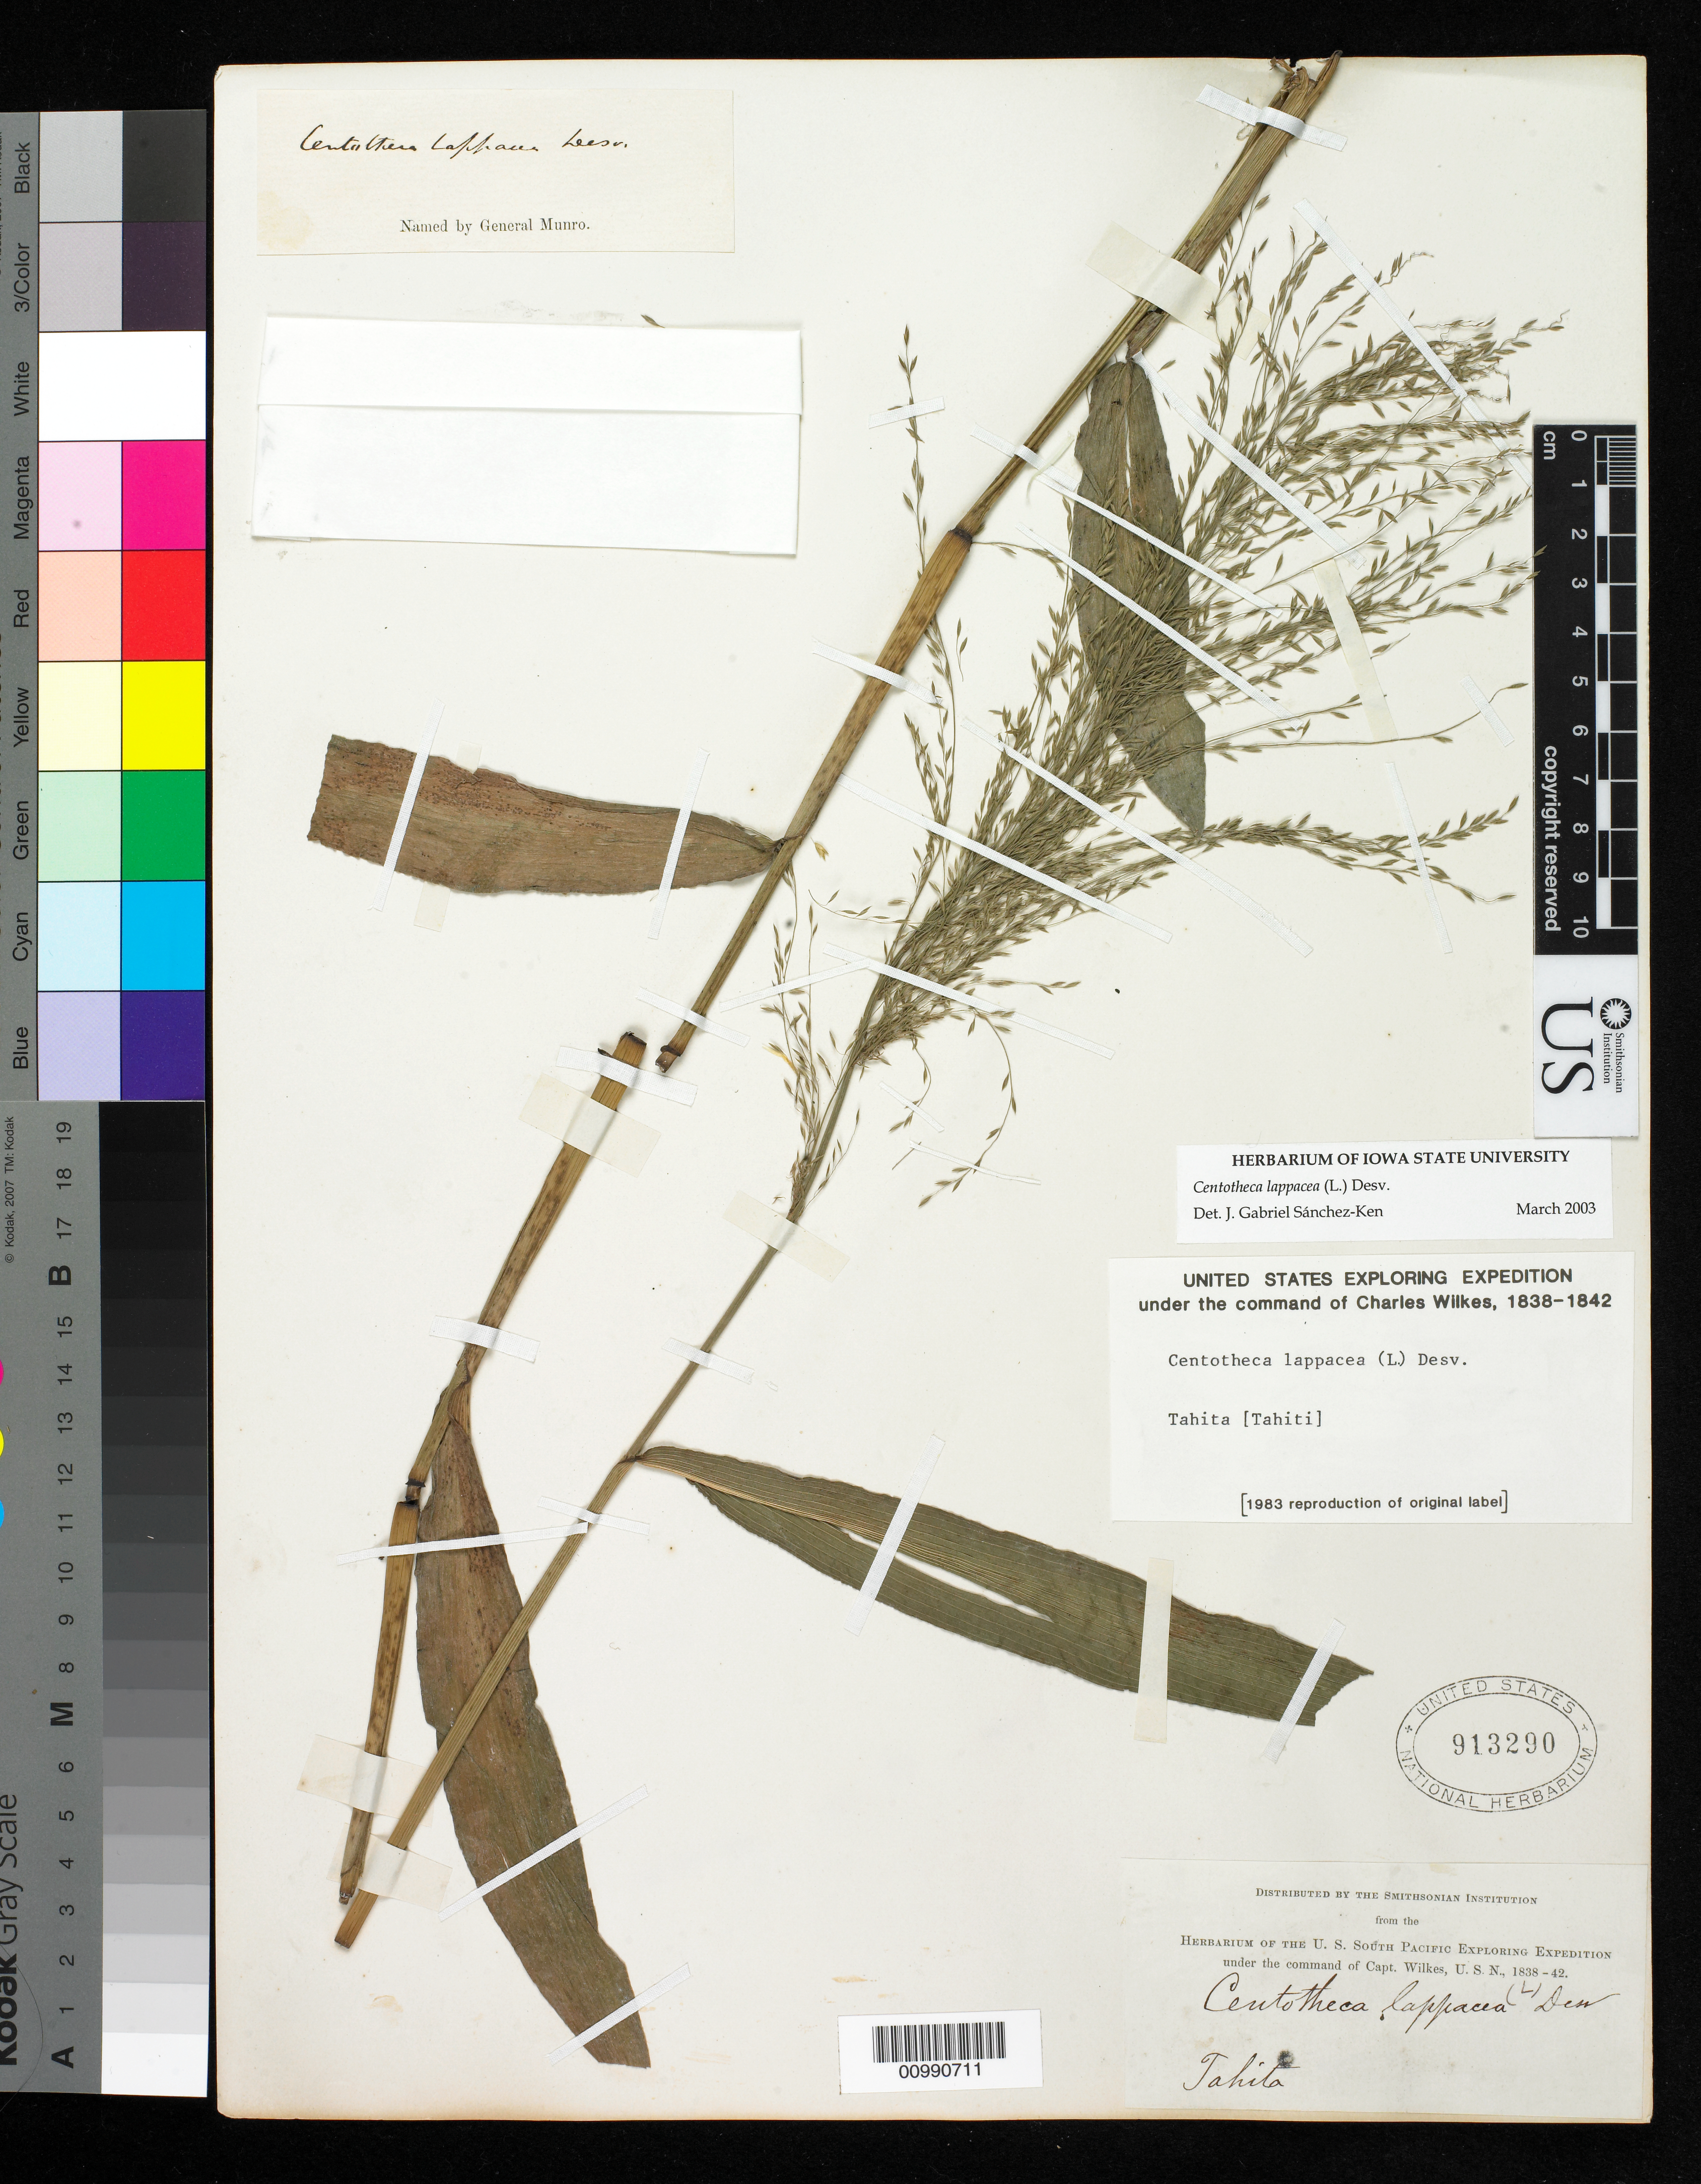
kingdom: Plantae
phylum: Tracheophyta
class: Liliopsida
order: Poales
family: Poaceae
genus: Centotheca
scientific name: Centotheca lappacea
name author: (L.) Desv.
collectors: Wilkes Explor. Exped.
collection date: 1838/1842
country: French Polynesia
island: Tahiti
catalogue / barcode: US 913290